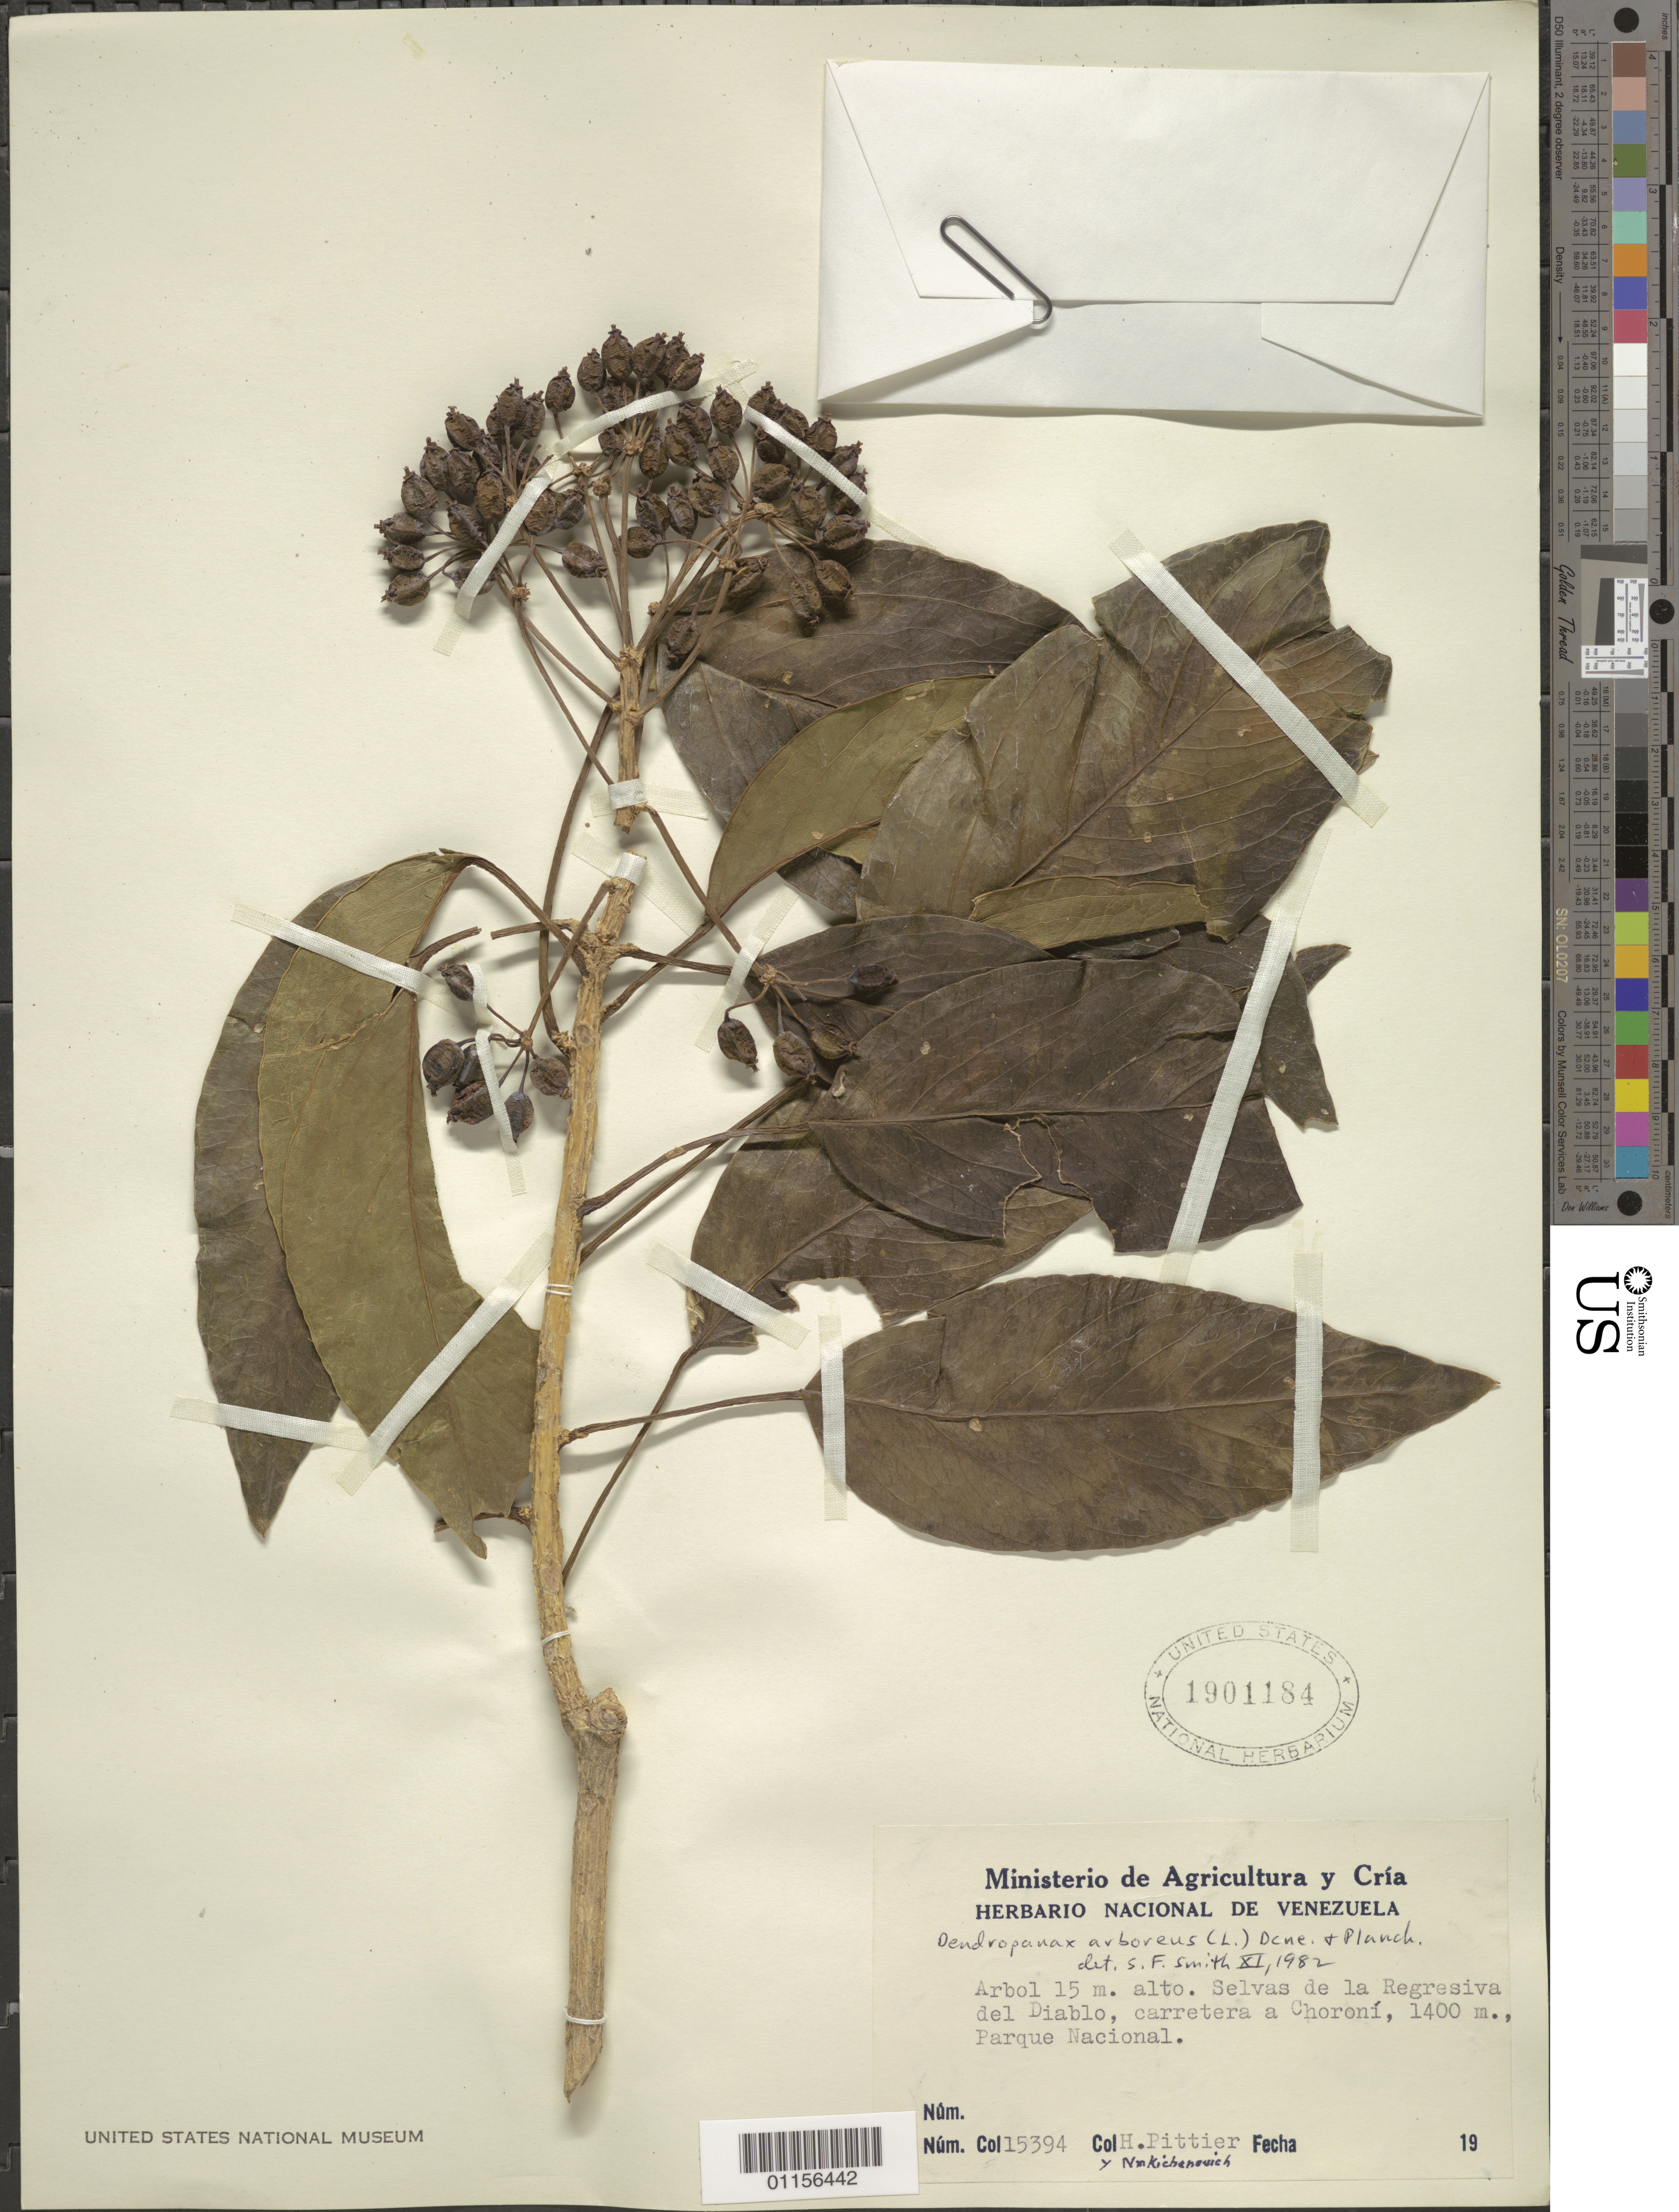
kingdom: Plantae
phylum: Tracheophyta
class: Magnoliopsida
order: Apiales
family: Araliaceae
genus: Dendropanax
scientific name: Dendropanax arboreus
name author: (L.) Decne. & Planch.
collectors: H. F. Pittier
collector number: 15394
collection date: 1900/1950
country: Venezuela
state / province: Aragua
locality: Selvas de la Regresiva del Diablo, carretera a Choroni. Parque Nacional.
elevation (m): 1400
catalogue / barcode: US 1901184